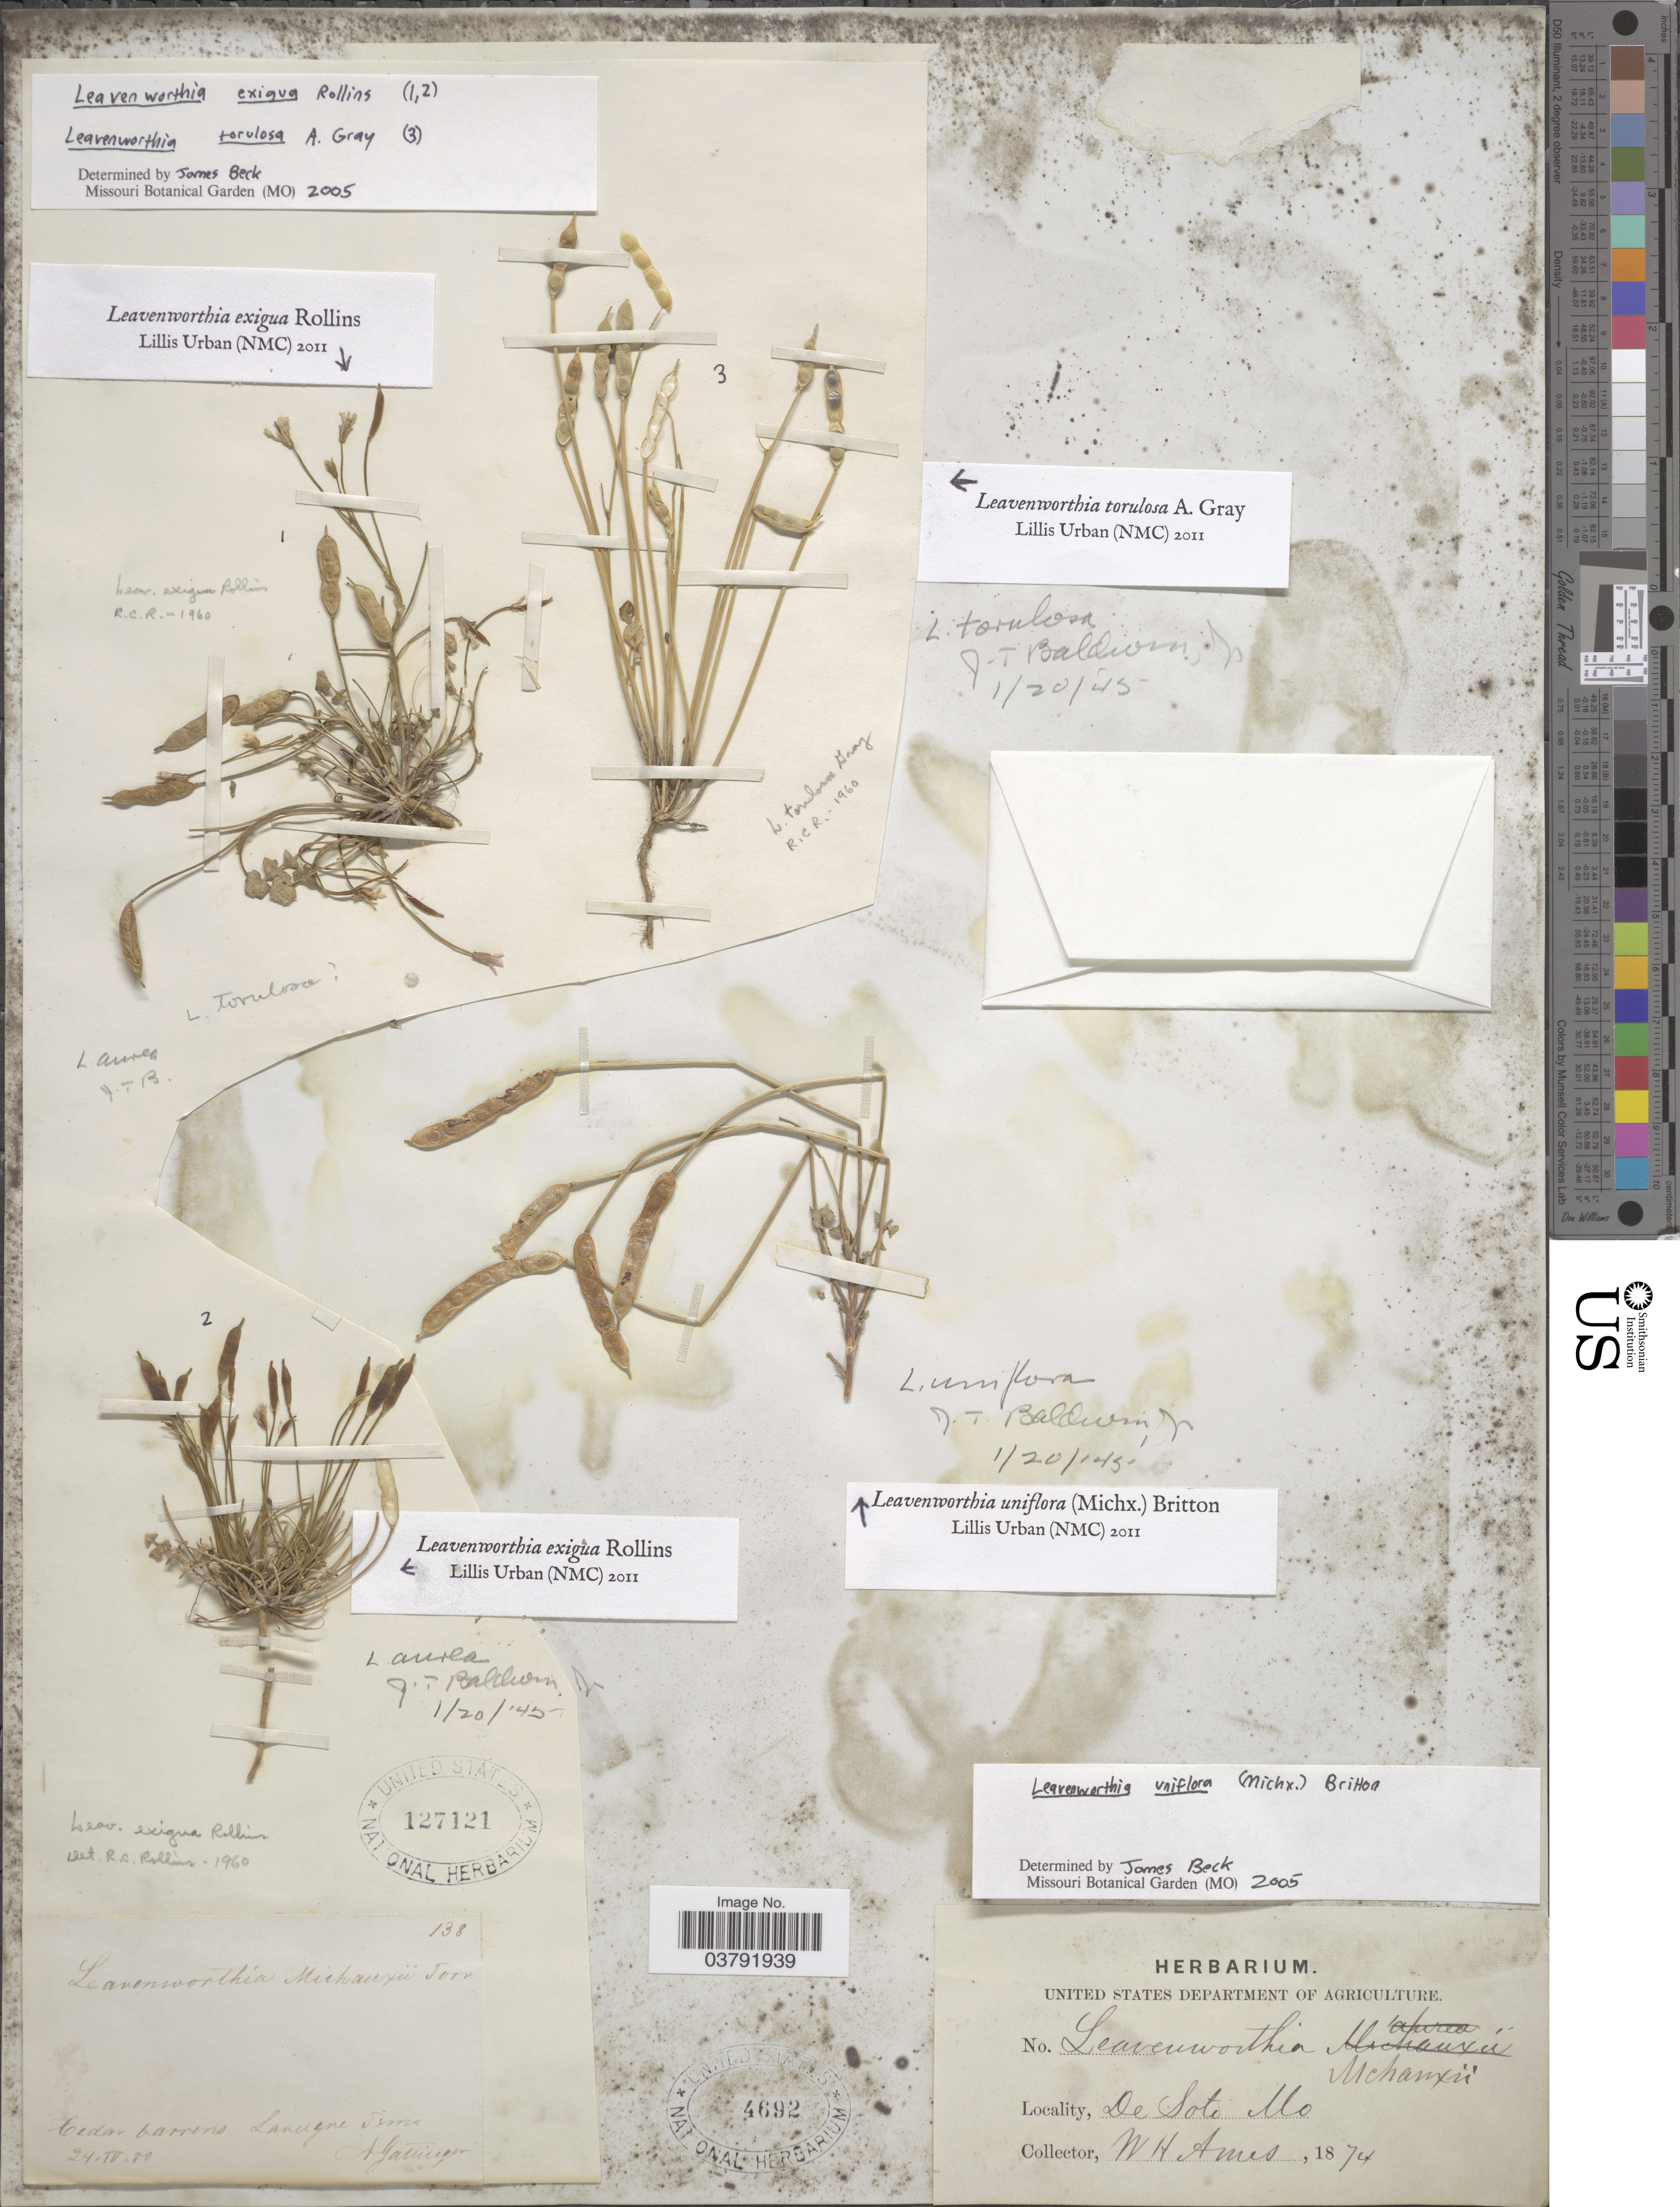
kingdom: Plantae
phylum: Tracheophyta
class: Magnoliopsida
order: Brassicales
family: Brassicaceae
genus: Leavenworthia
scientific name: Leavenworthia exigua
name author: Rollins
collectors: W. James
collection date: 1874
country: United States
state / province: Missouri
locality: De Sote.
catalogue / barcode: US 4692-2